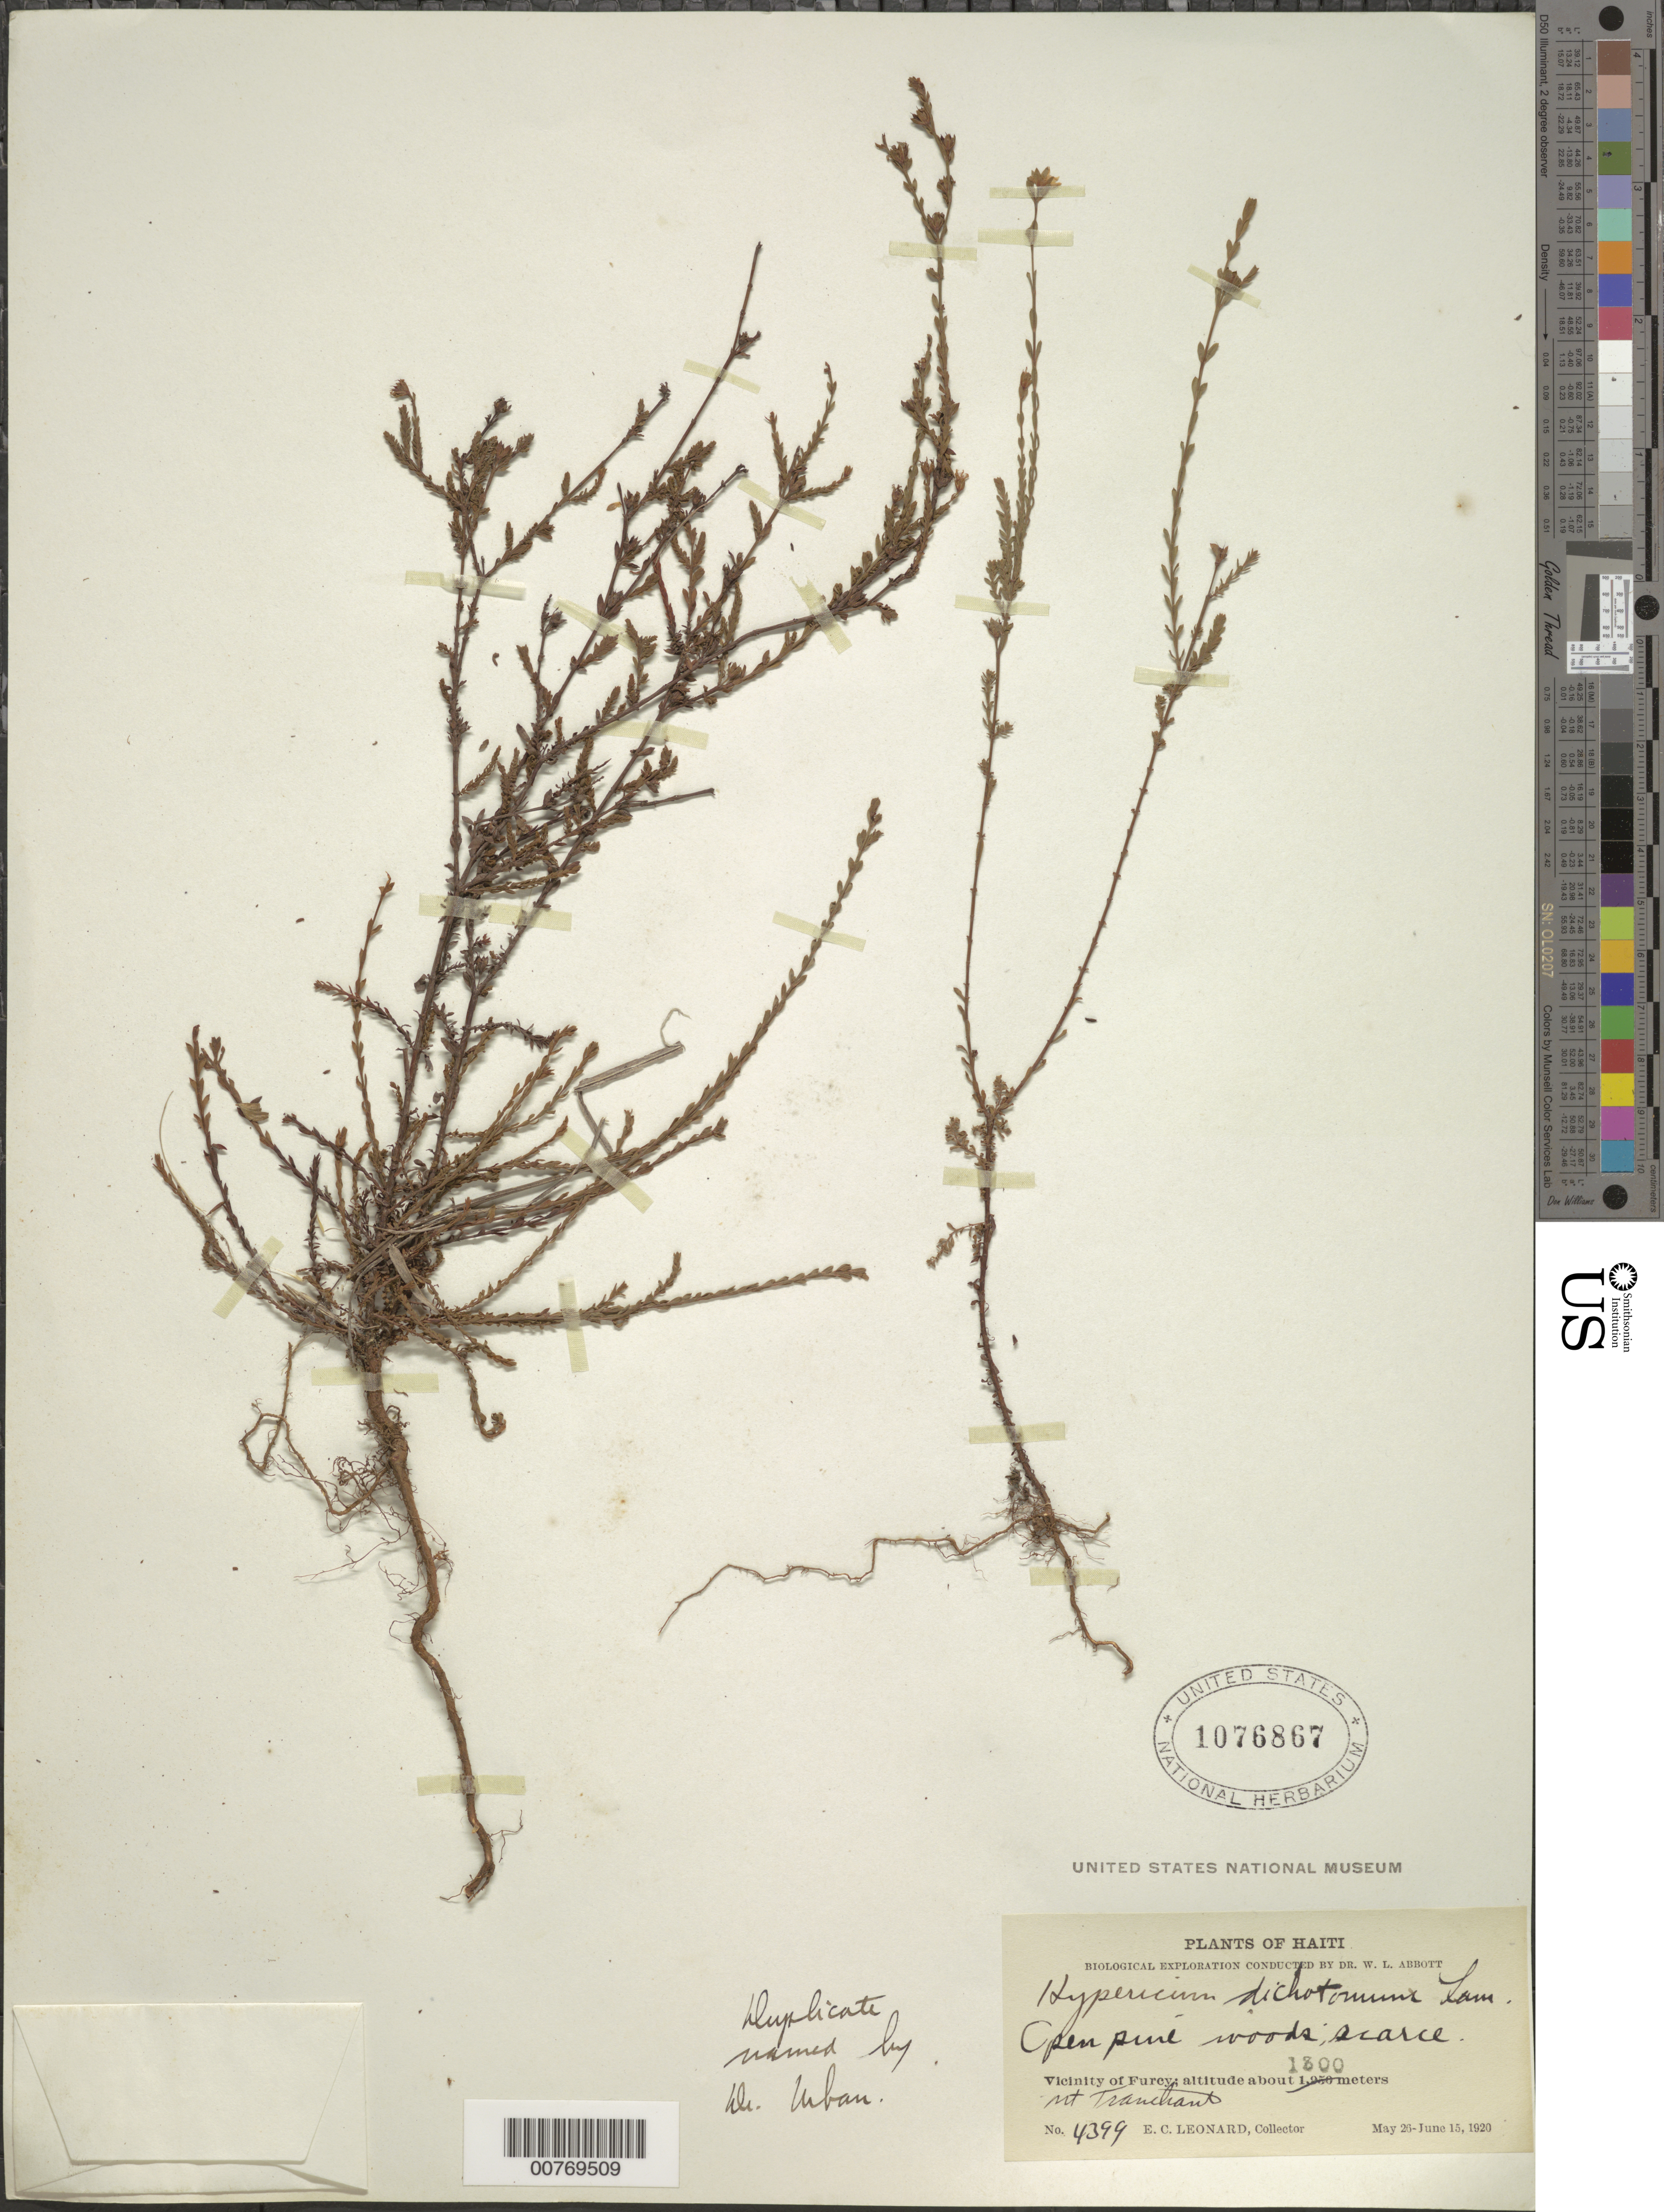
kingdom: Plantae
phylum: Tracheophyta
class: Magnoliopsida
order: Malpighiales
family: Hypericaceae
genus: Hypericum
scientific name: Hypericum dichotomum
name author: Lam.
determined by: Urban, Ignatz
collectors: E. C. Leonard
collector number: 4399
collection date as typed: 26 May 1920 15 Jun 1920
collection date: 1920-05-26/1920-06-15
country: Haiti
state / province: Ouest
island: Hispaniola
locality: Vicinity of Furcy.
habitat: Open pine woods; scarce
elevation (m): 1300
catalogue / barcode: US 1076867